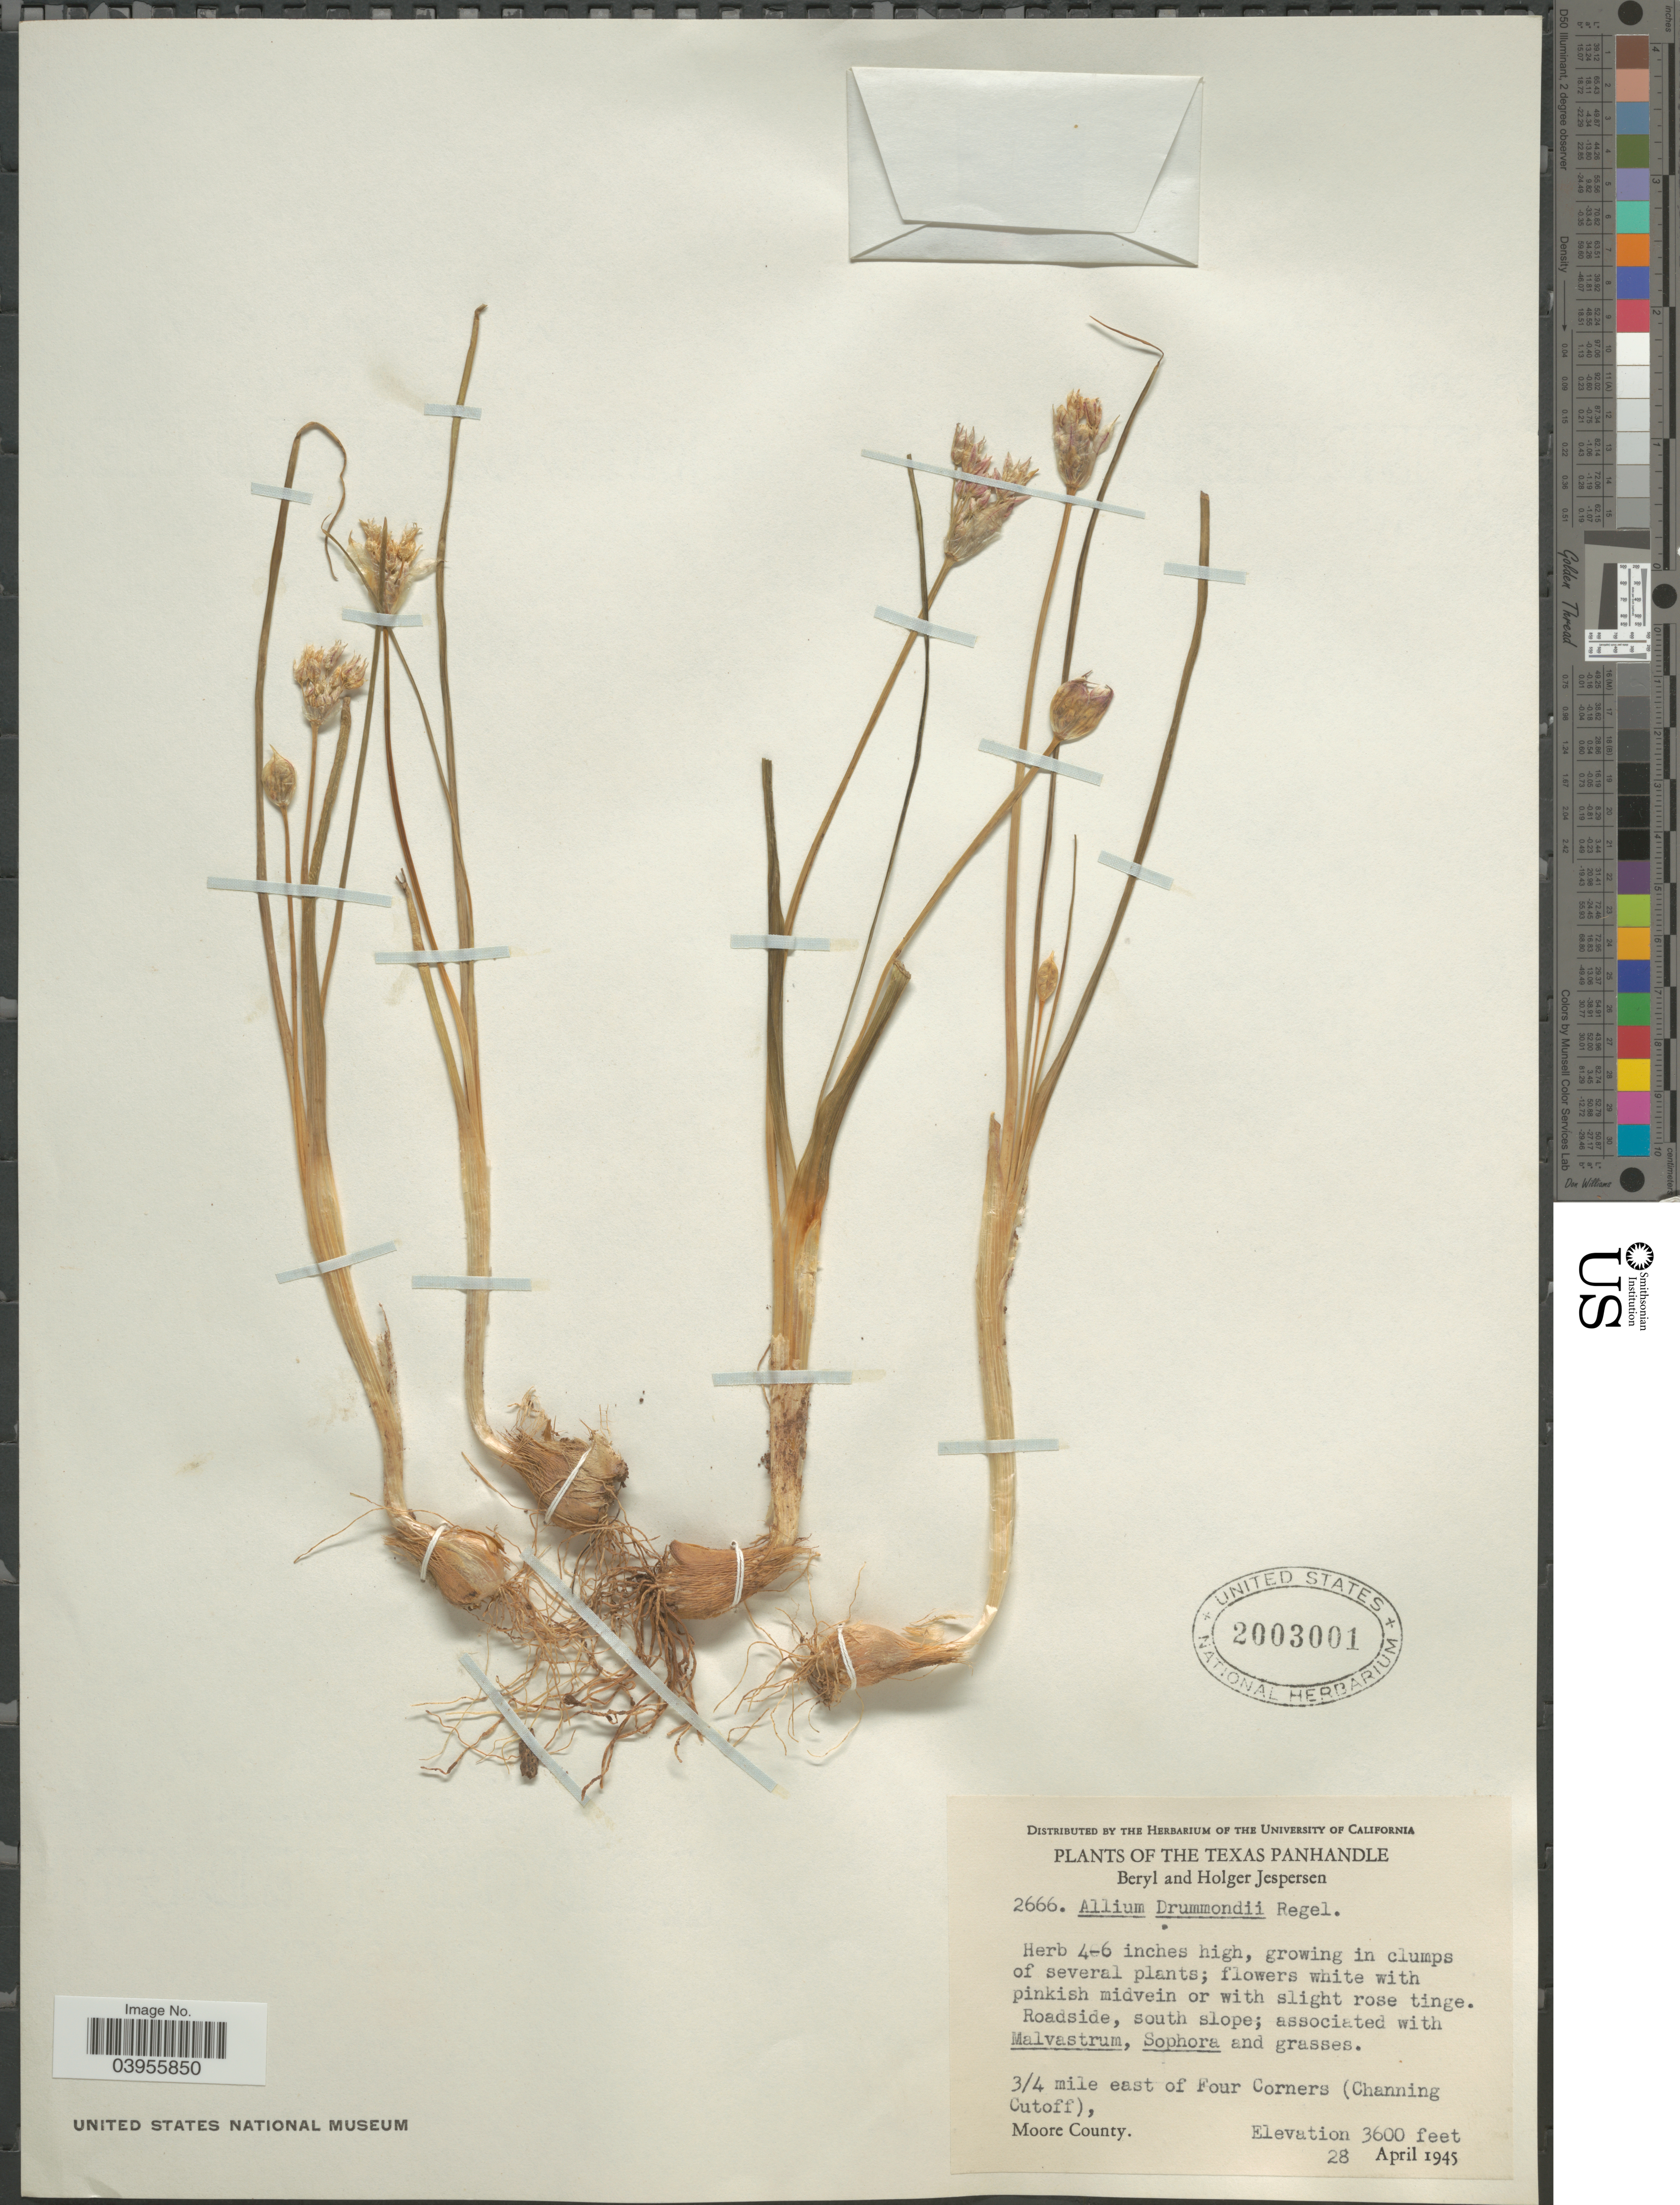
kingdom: Plantae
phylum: Tracheophyta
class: Liliopsida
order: Asparagales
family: Amaryllidaceae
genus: Allium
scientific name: Allium drummondii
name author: Regel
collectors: B. Jespersen & H. Jespersen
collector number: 2666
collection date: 1945-04-28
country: United States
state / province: Texas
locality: The Texas Panhandle. Roadside, south slope. 3/4 mile est of Four Corners (Channing Cutoff), Moore County.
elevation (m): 1097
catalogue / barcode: US 2003001